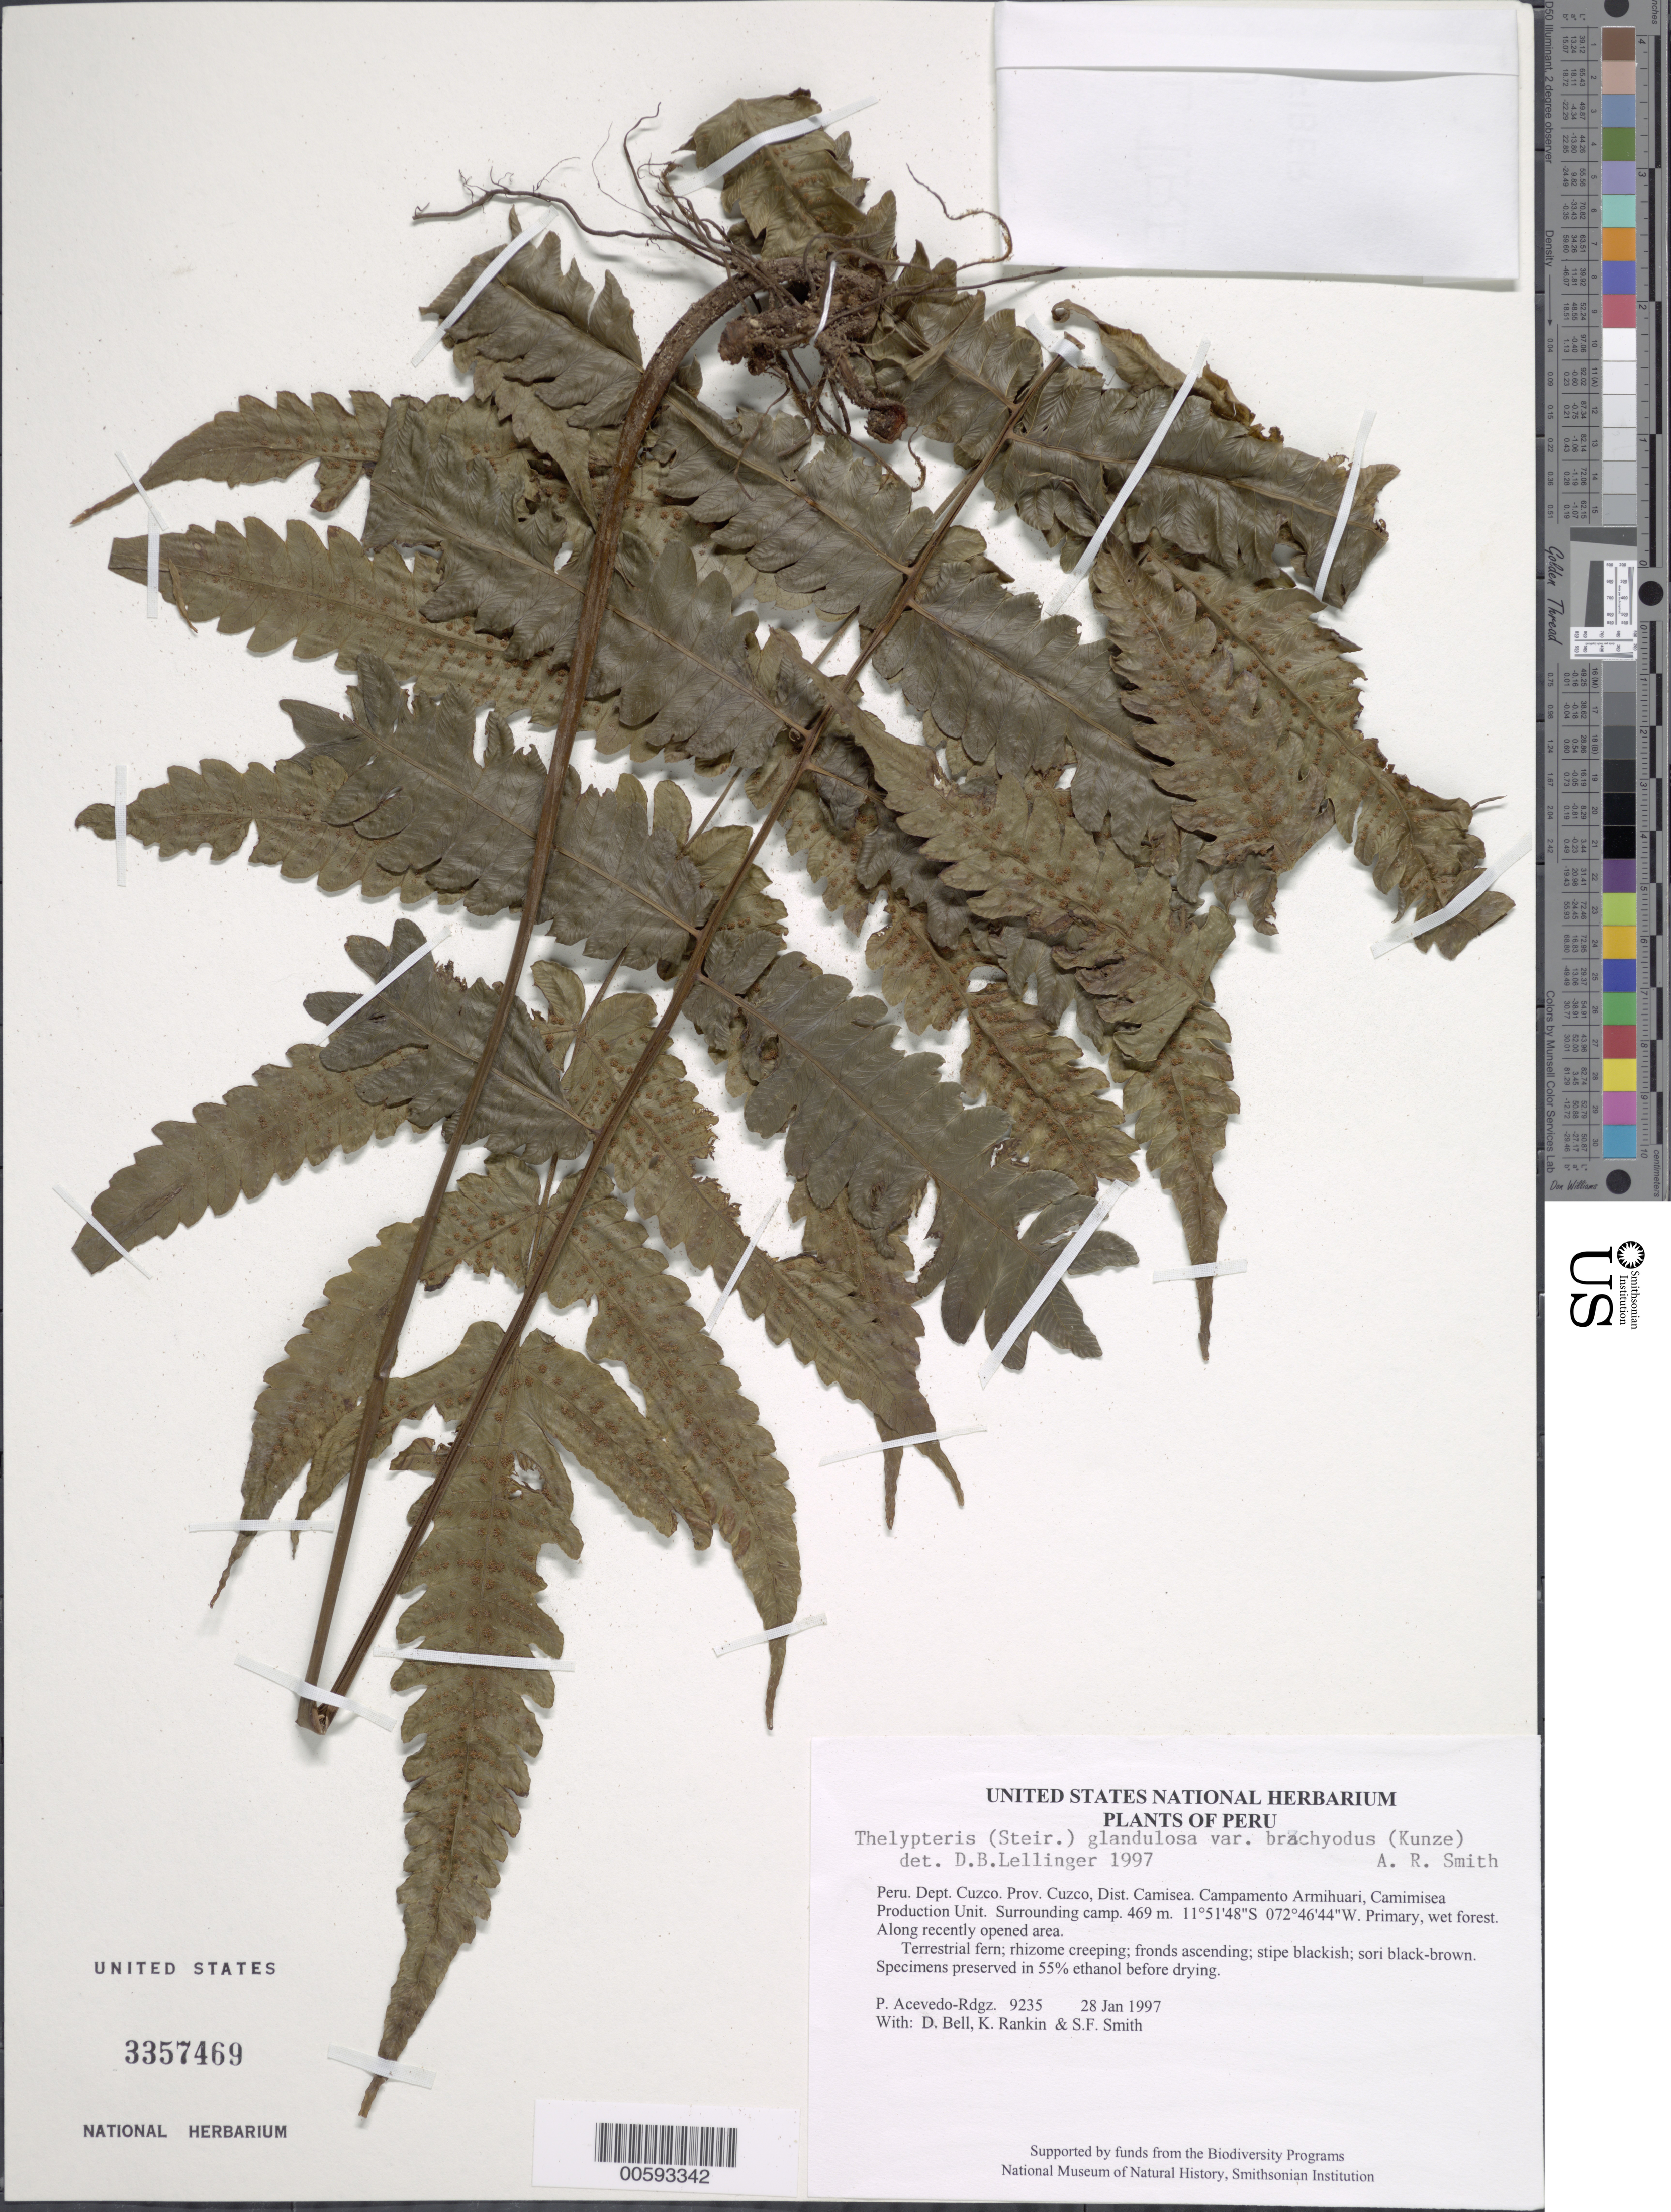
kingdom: Plantae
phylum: Tracheophyta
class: Polypodiopsida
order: Polypodiales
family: Thelypteridaceae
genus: Steiropteris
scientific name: Steiropteris glandulosa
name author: (Hook. f.) Pic. Serm.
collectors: P. Acevedo-Rodr., D. A. Bell, K. B. Rankin & S.F. Smith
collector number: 9235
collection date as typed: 28 Jan 1997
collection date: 1997-01-28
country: Peru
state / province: Cusco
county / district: Cusco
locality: Districto Camisea, Campamento Armihuari, Camimisea Production Unit. Surrounding camp.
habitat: Primary, wet forest. Along recently opened area.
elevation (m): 469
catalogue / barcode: US 3357469